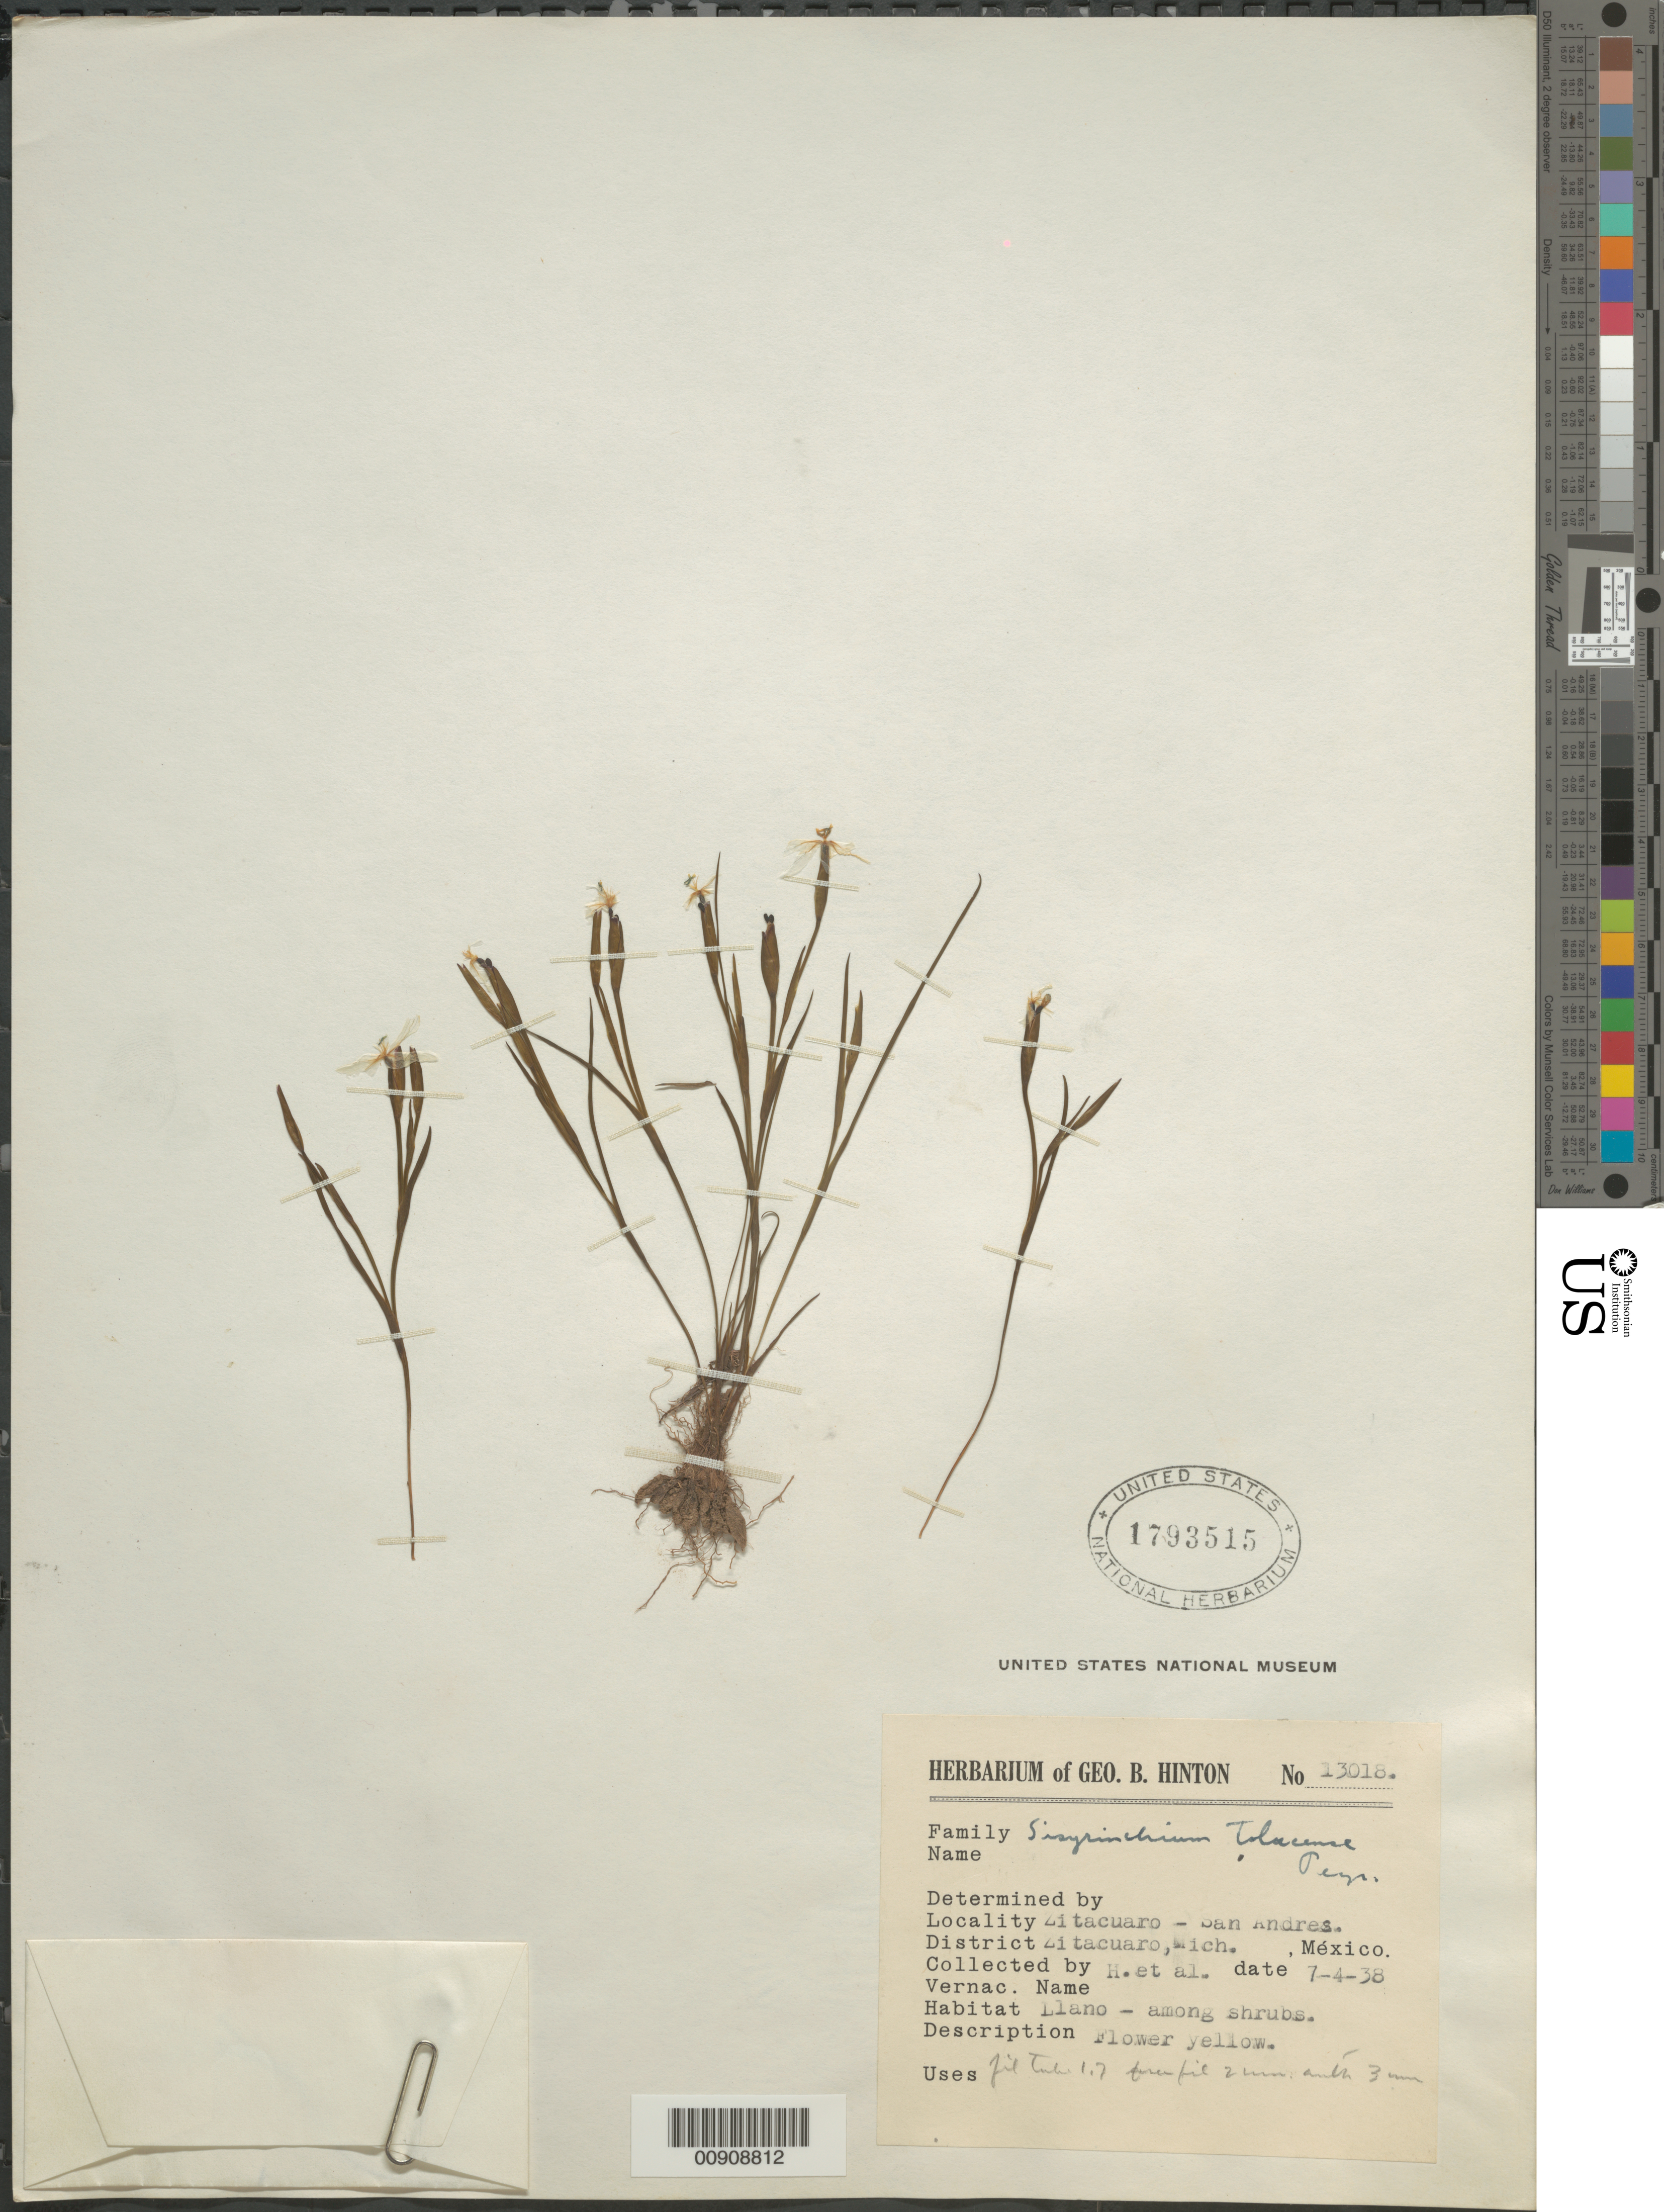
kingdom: Plantae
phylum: Tracheophyta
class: Liliopsida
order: Asparagales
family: Iridaceae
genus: Sisyrinchium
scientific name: Sisyrinchium tolucense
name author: Peyr.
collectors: G. B. Hinton & et al.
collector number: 13018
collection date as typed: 04 Jul 1938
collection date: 1938-07-04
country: Mexico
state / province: Michoacán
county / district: Zitácuaro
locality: Zitácuaro - San Andres, District Zitácuaro, Michoacán.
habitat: Llano - among shrubs.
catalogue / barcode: US 1793515